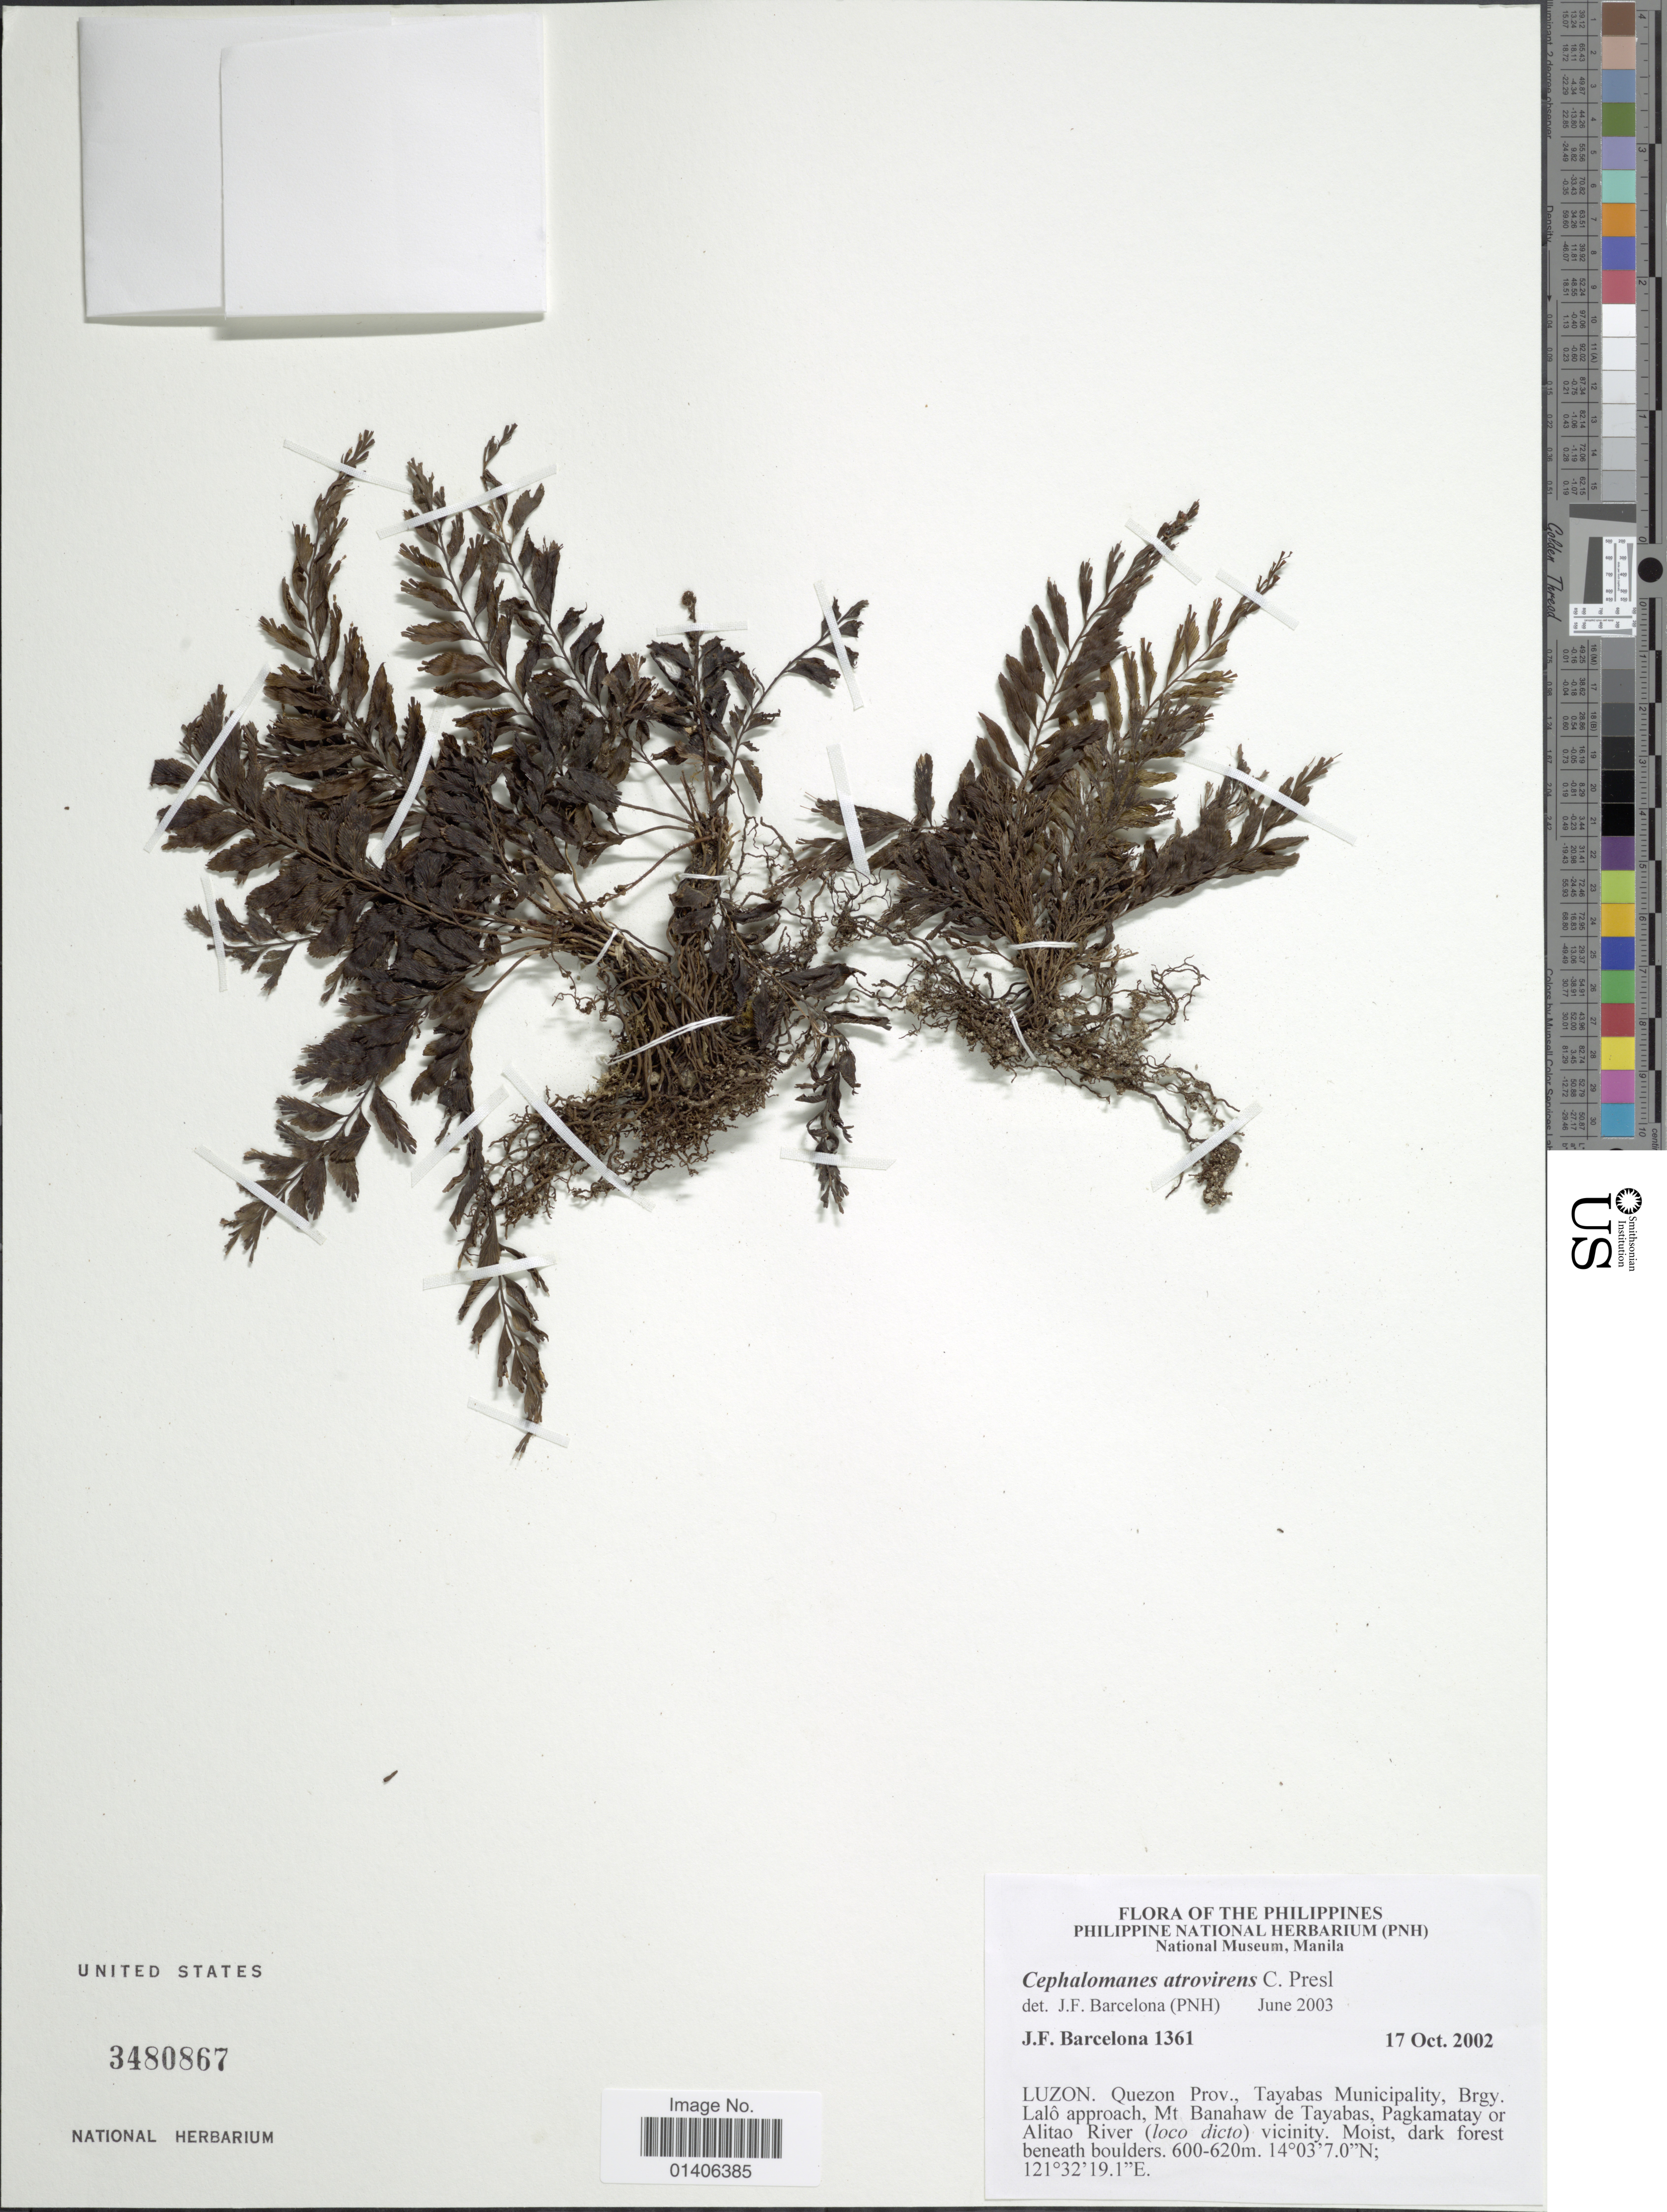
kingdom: Plantae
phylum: Tracheophyta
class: Polypodiopsida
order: Hymenophyllales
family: Hymenophyllaceae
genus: Cephalomanes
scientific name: Cephalomanes atrovirens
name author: C. Presl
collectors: J. F. Barcelona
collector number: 1361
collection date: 2002-10-17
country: Philippines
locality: Luzon, Quezon Prov., Tayabas Municipality, Brgy. Lalô approach, Mt Banahaw de Tayabas, Pagkamatay or Alitao River (loco dicto) vicinity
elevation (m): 600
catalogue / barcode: US 3480867